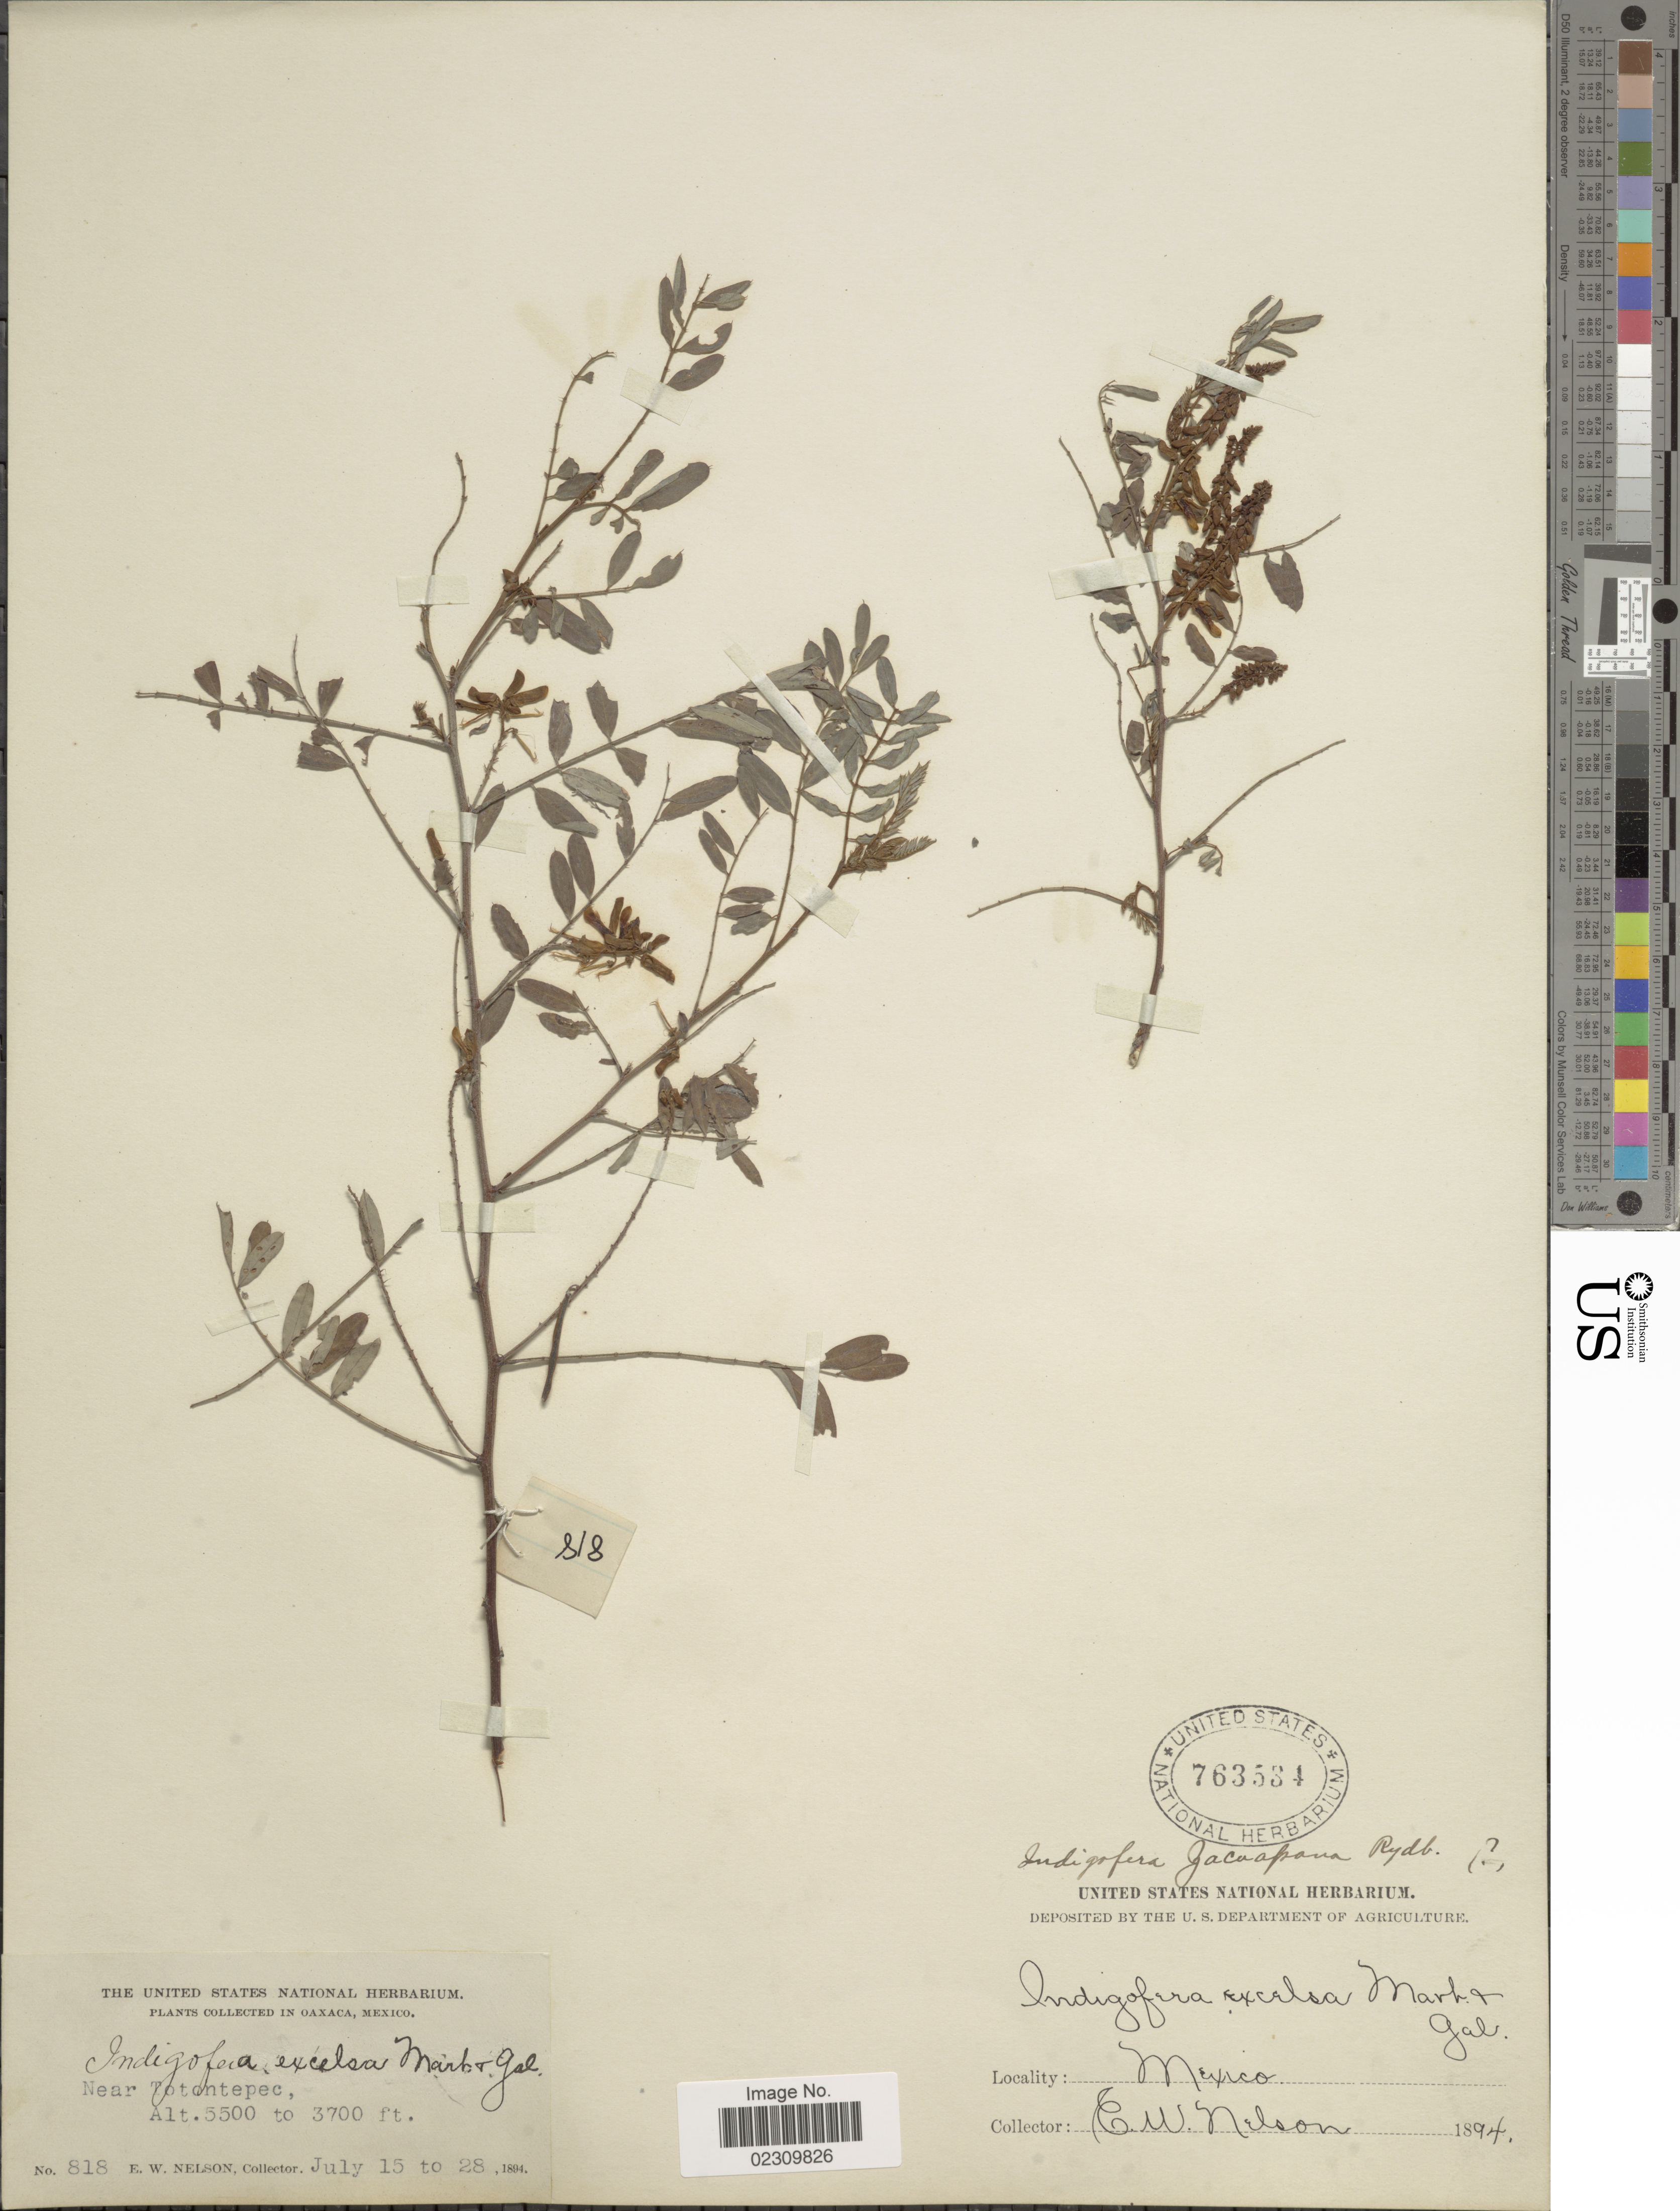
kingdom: Plantae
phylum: Tracheophyta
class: Magnoliopsida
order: Fabales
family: Fabaceae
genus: Indigofera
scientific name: Indigofera purpusii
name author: Brandegee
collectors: E. W. Nelson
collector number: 818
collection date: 1894-07-15/1894-07-28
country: Mexico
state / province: Oaxaca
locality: Near Totontepec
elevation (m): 1128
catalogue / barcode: US 763534